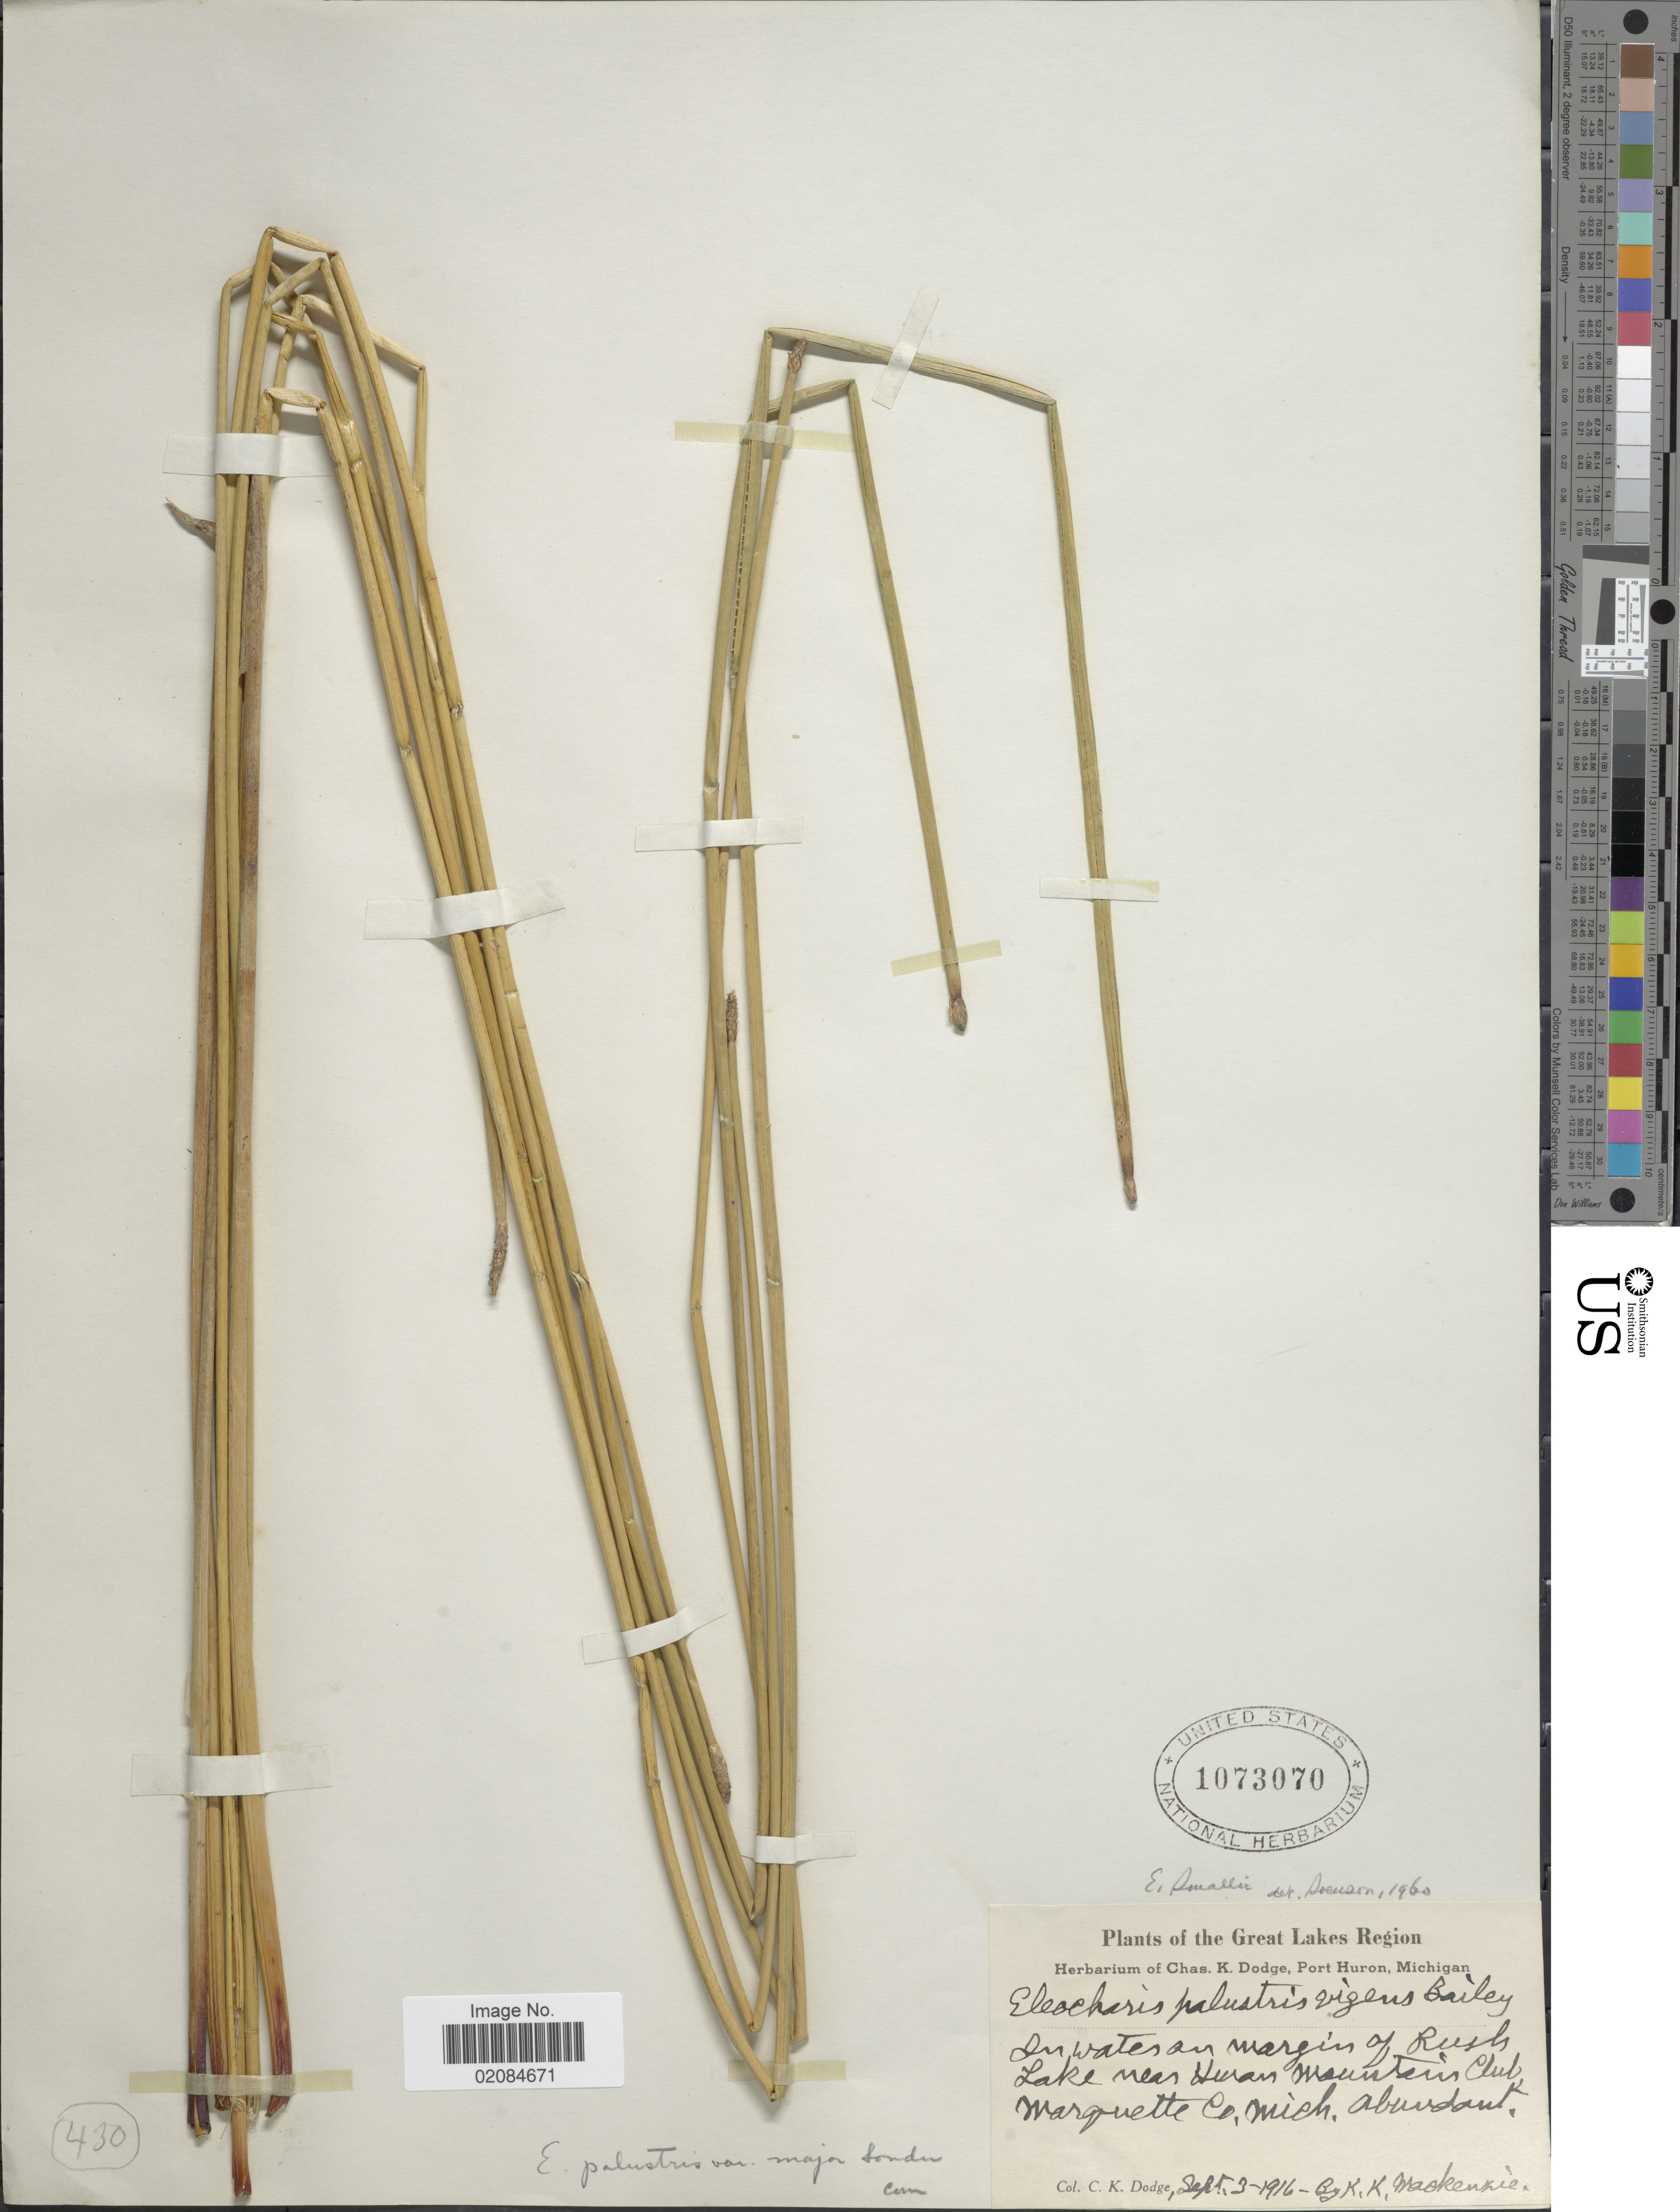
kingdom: Plantae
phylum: Tracheophyta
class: Liliopsida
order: Poales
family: Cyperaceae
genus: Eleocharis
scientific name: Eleocharis palustris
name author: (L.) Roem. & Schult.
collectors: C. Dodge & K. Mackenzie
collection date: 1916-09-03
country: United States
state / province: Michigan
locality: Great Lakes Region. Lake near Huron Mountain Club Marquette Co. Mich.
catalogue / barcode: US 1073070